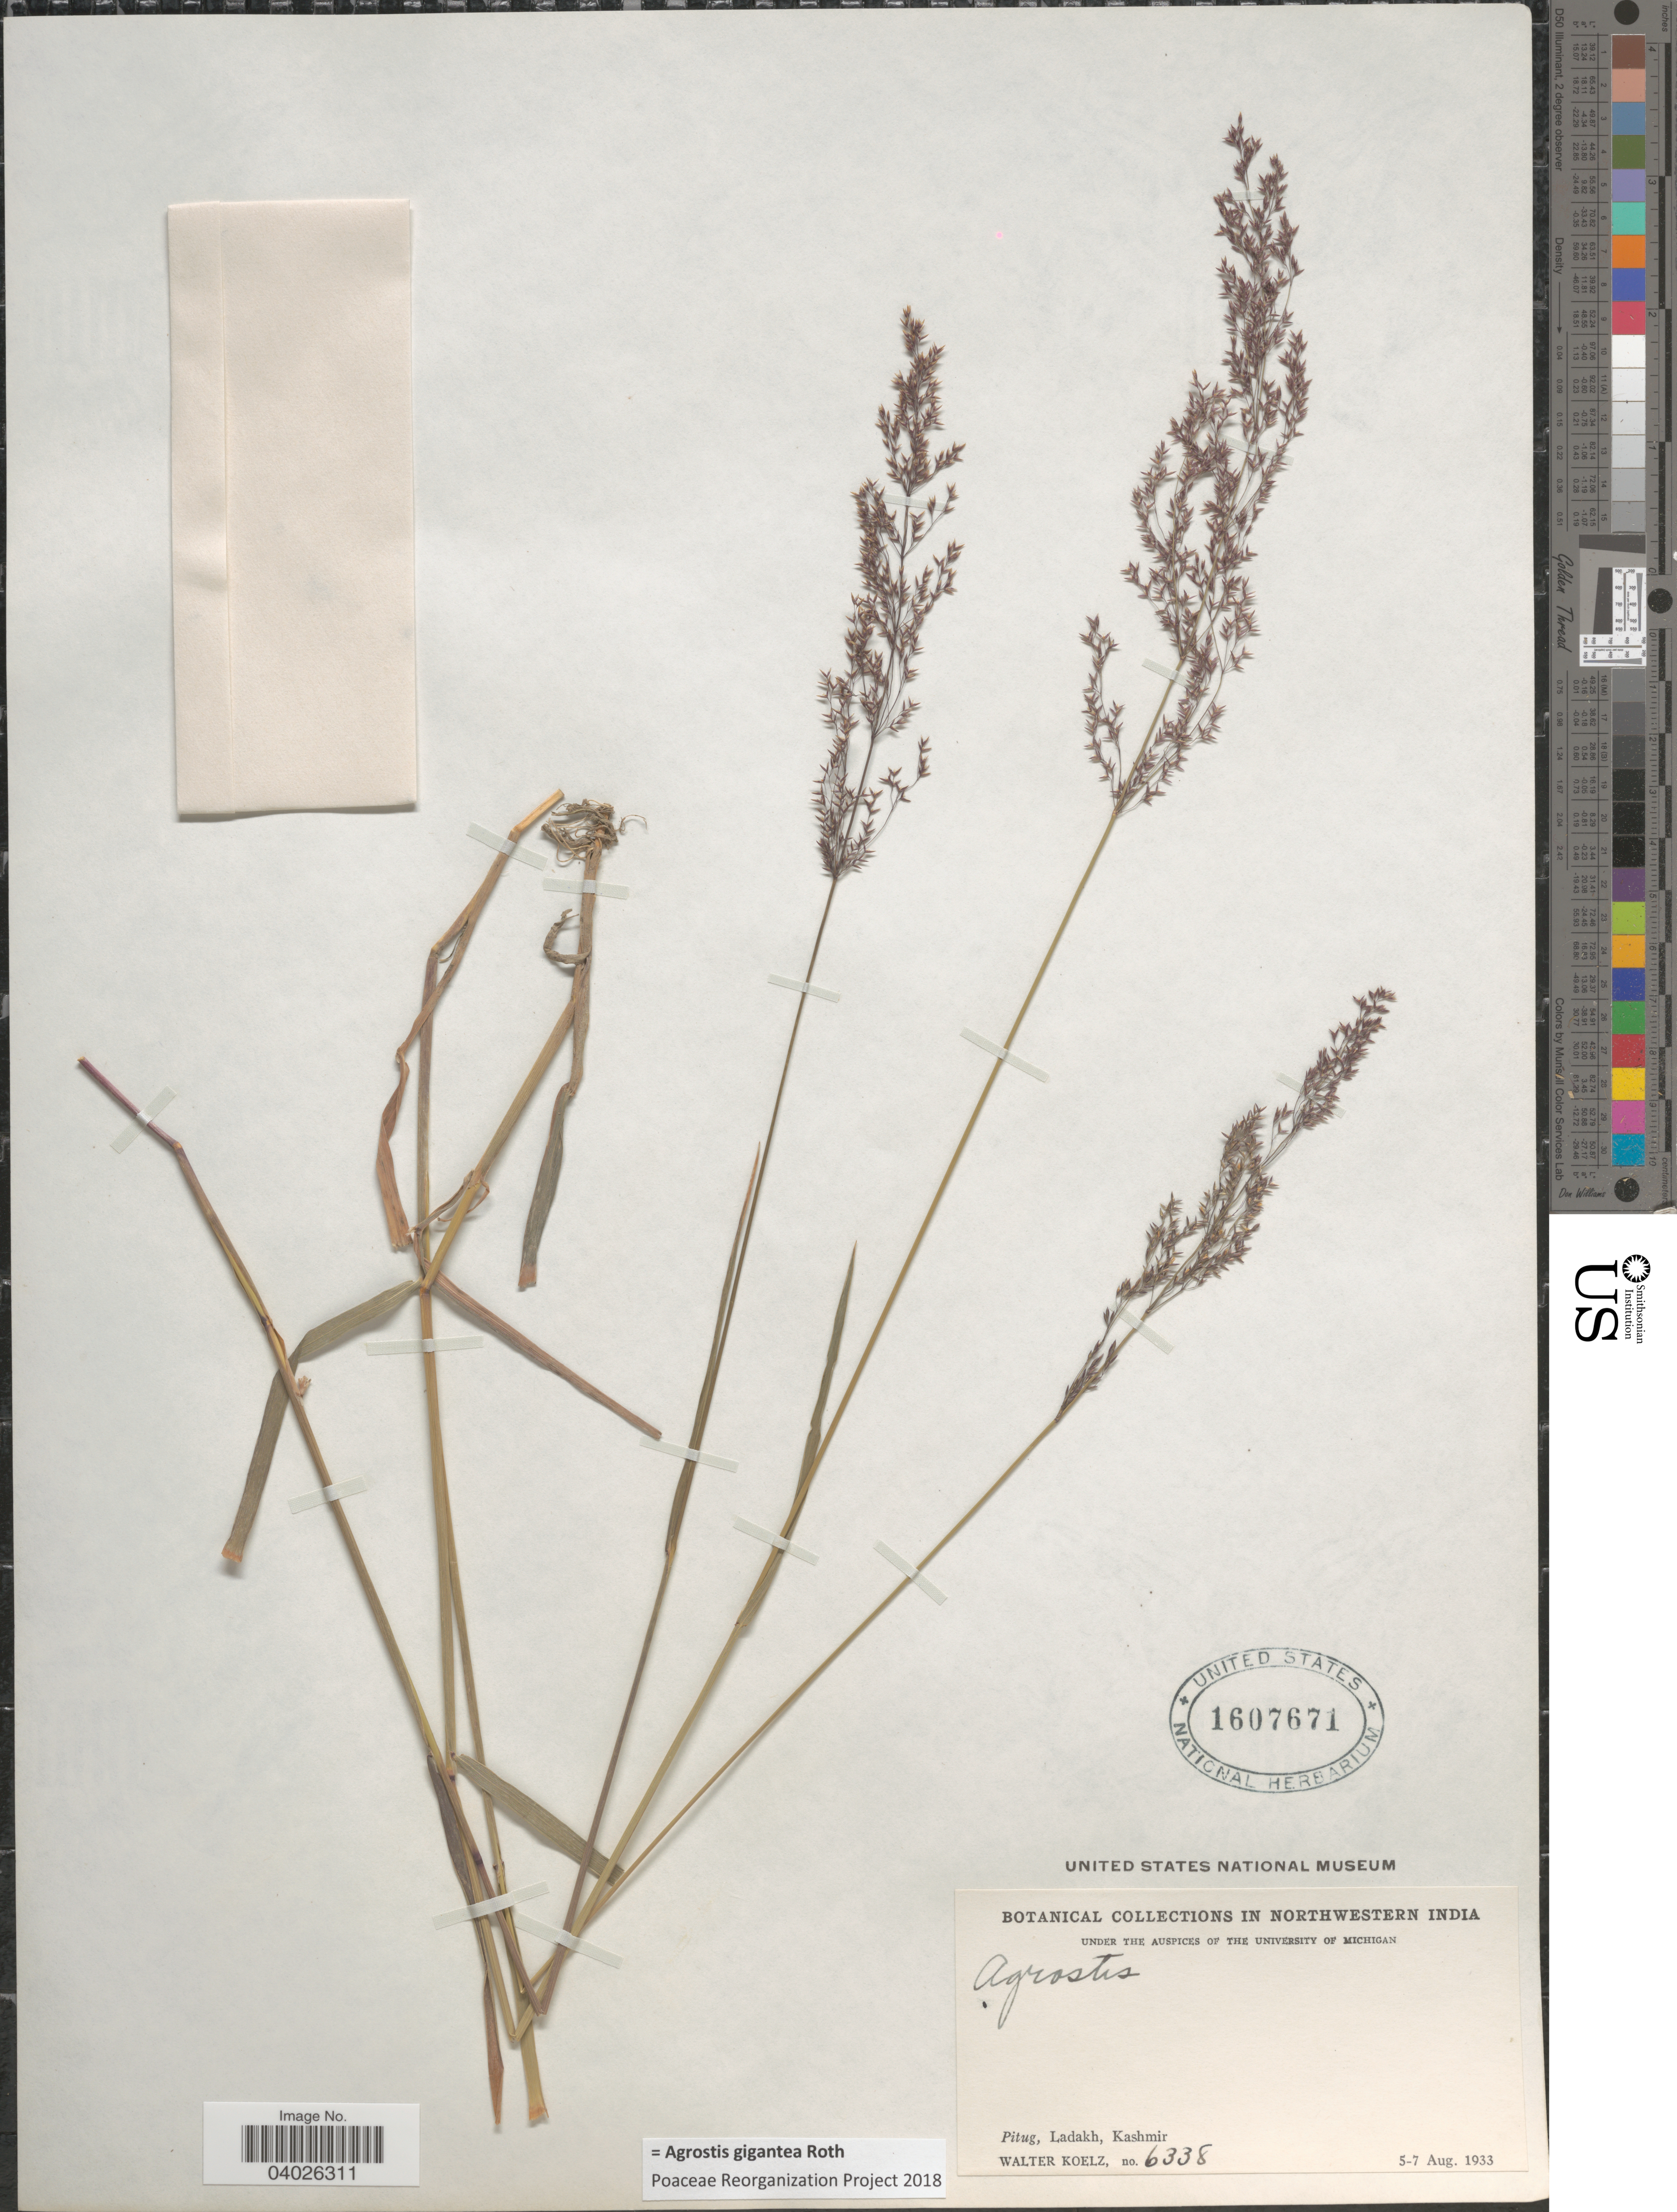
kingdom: Plantae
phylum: Tracheophyta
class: Liliopsida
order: Poales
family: Poaceae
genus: Agrostis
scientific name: Agrostis gigantea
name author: Roth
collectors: W. N. Koelz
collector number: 6338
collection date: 1933-08-05/1933-08-07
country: India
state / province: Jammu and Kashmir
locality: In Northwestern India. Pitug, Ladakh, Kashmir.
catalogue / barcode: US 1607671